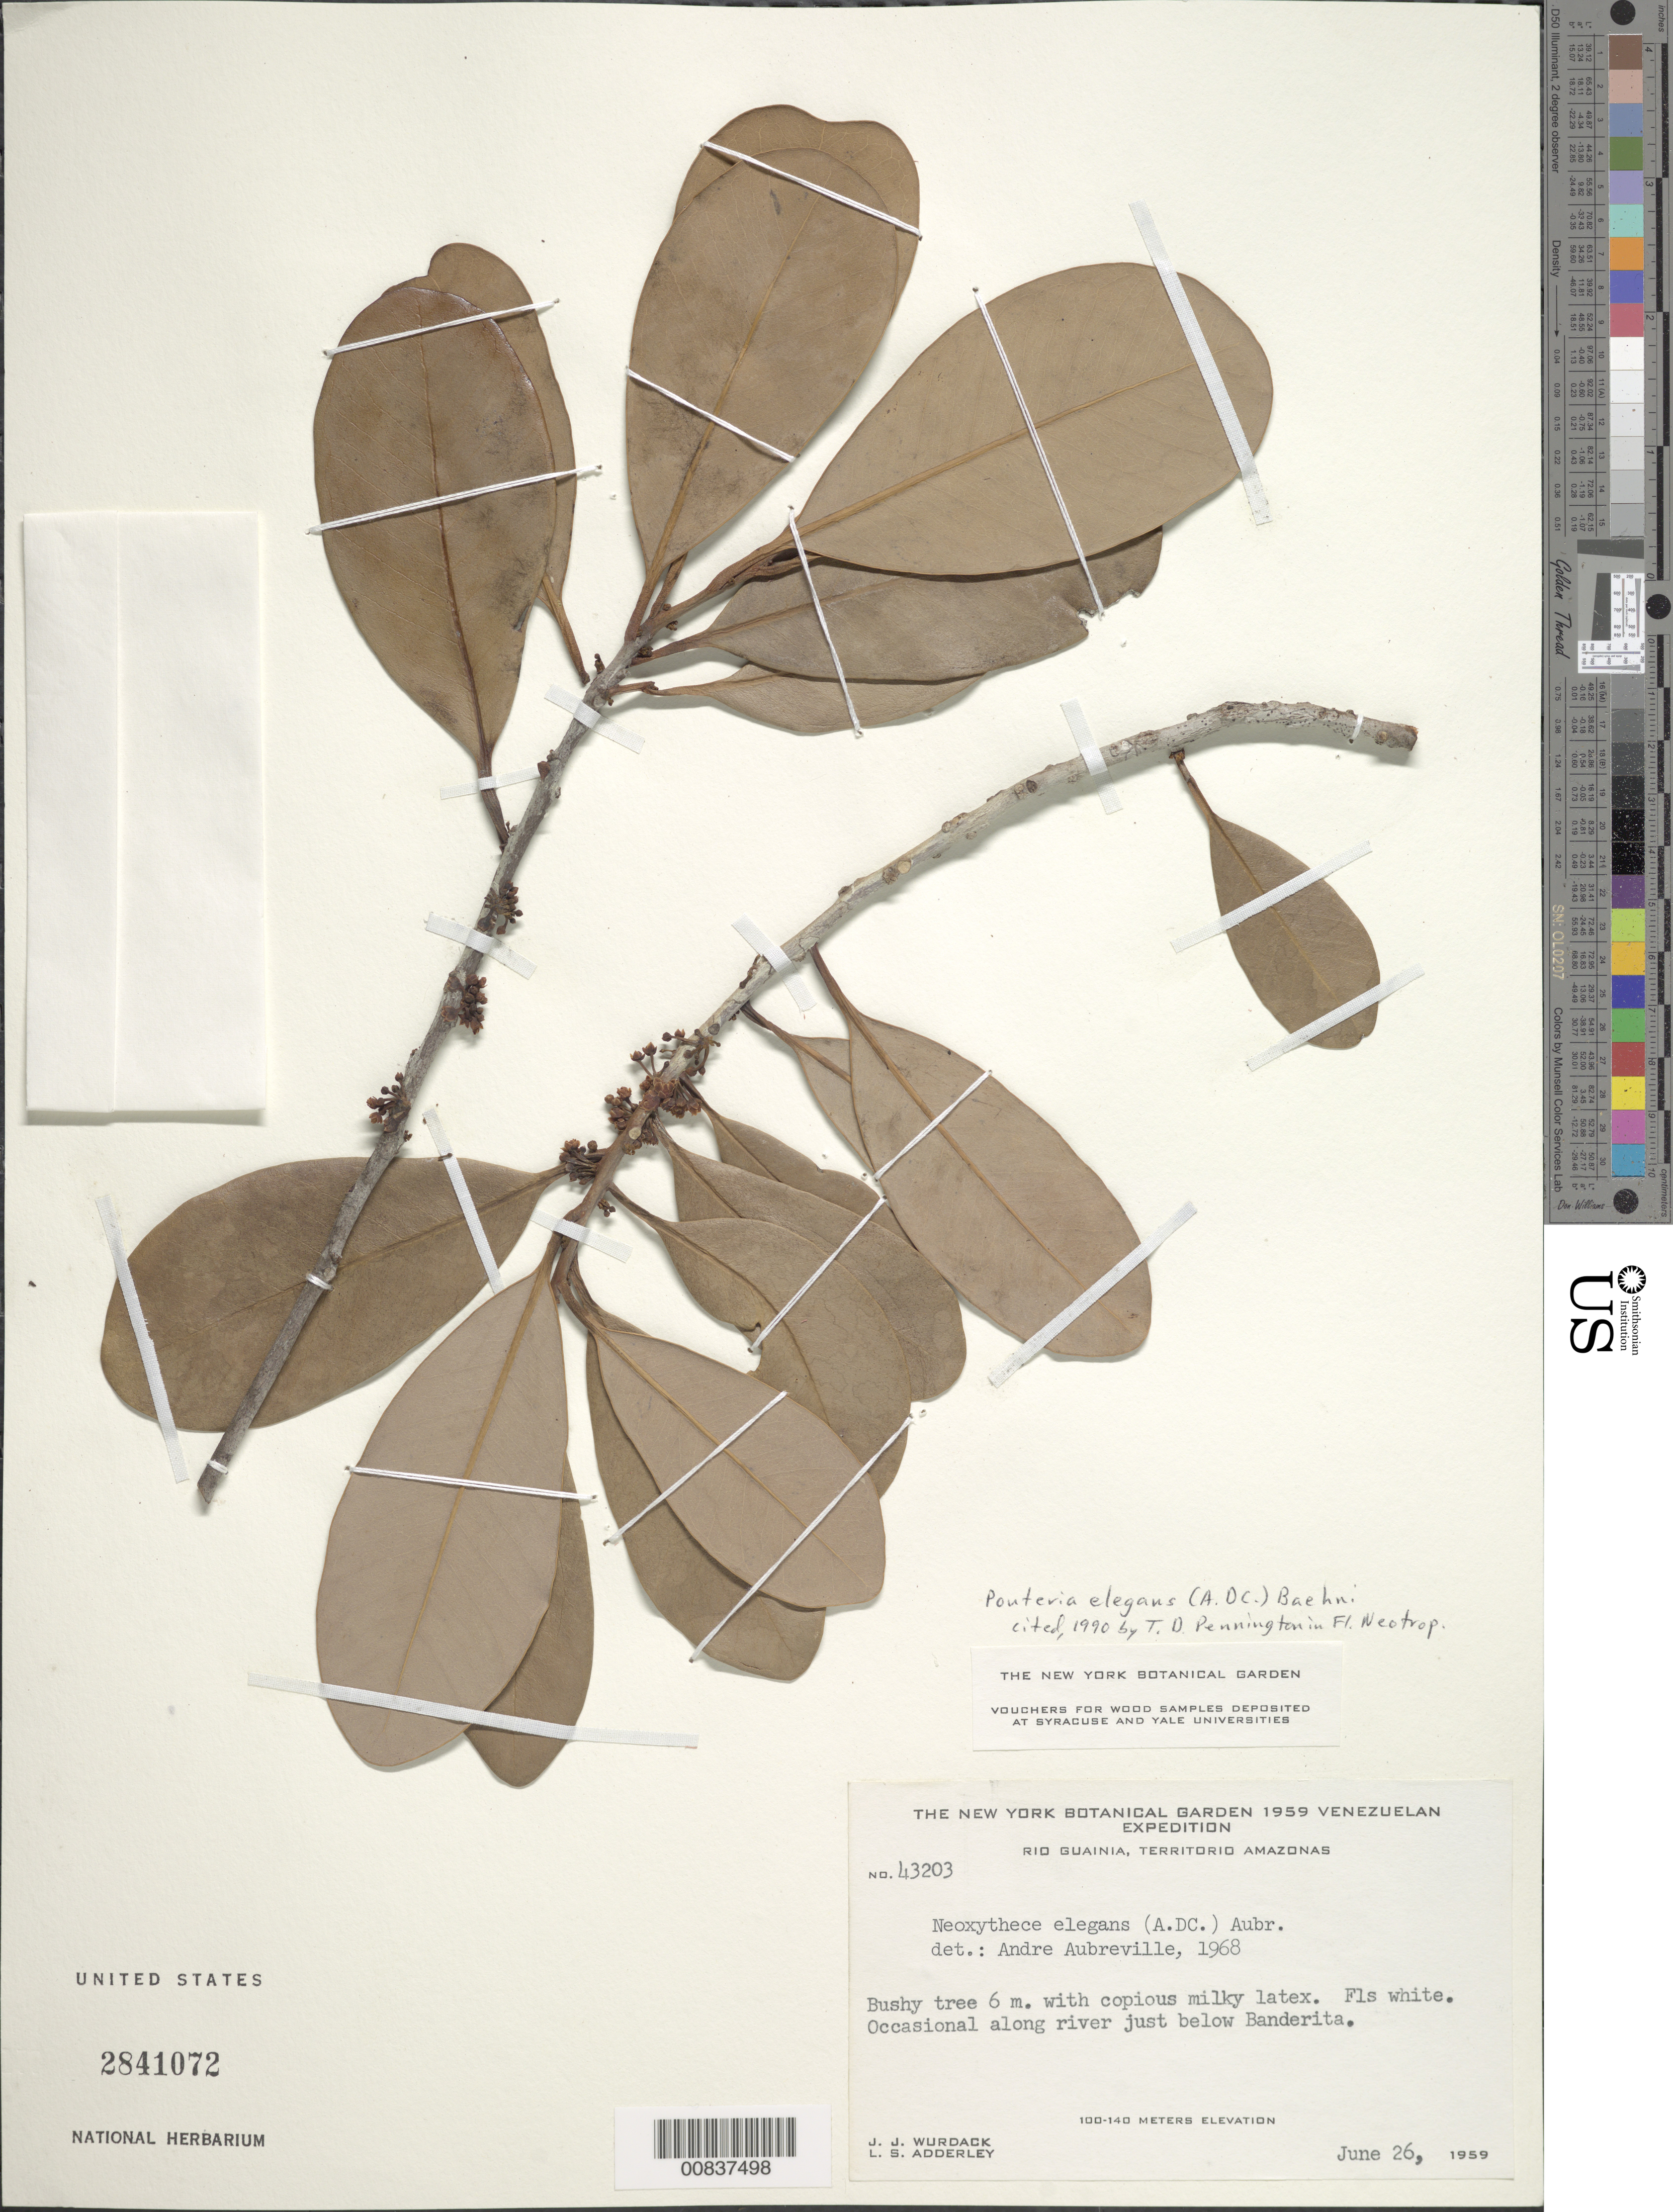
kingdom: Plantae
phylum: Tracheophyta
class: Magnoliopsida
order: Ericales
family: Sapotaceae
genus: Pouteria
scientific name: Pouteria elegans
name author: (A. DC.) Baehni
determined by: Pennington, T. D., (K)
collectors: J. J. Wurdack & L. S. Adderley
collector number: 43203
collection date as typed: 26-Jun-59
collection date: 1959-06-26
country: Venezuela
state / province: Amazonas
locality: Río Guainía, just below Banderita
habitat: Along river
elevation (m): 100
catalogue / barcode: US 2841072